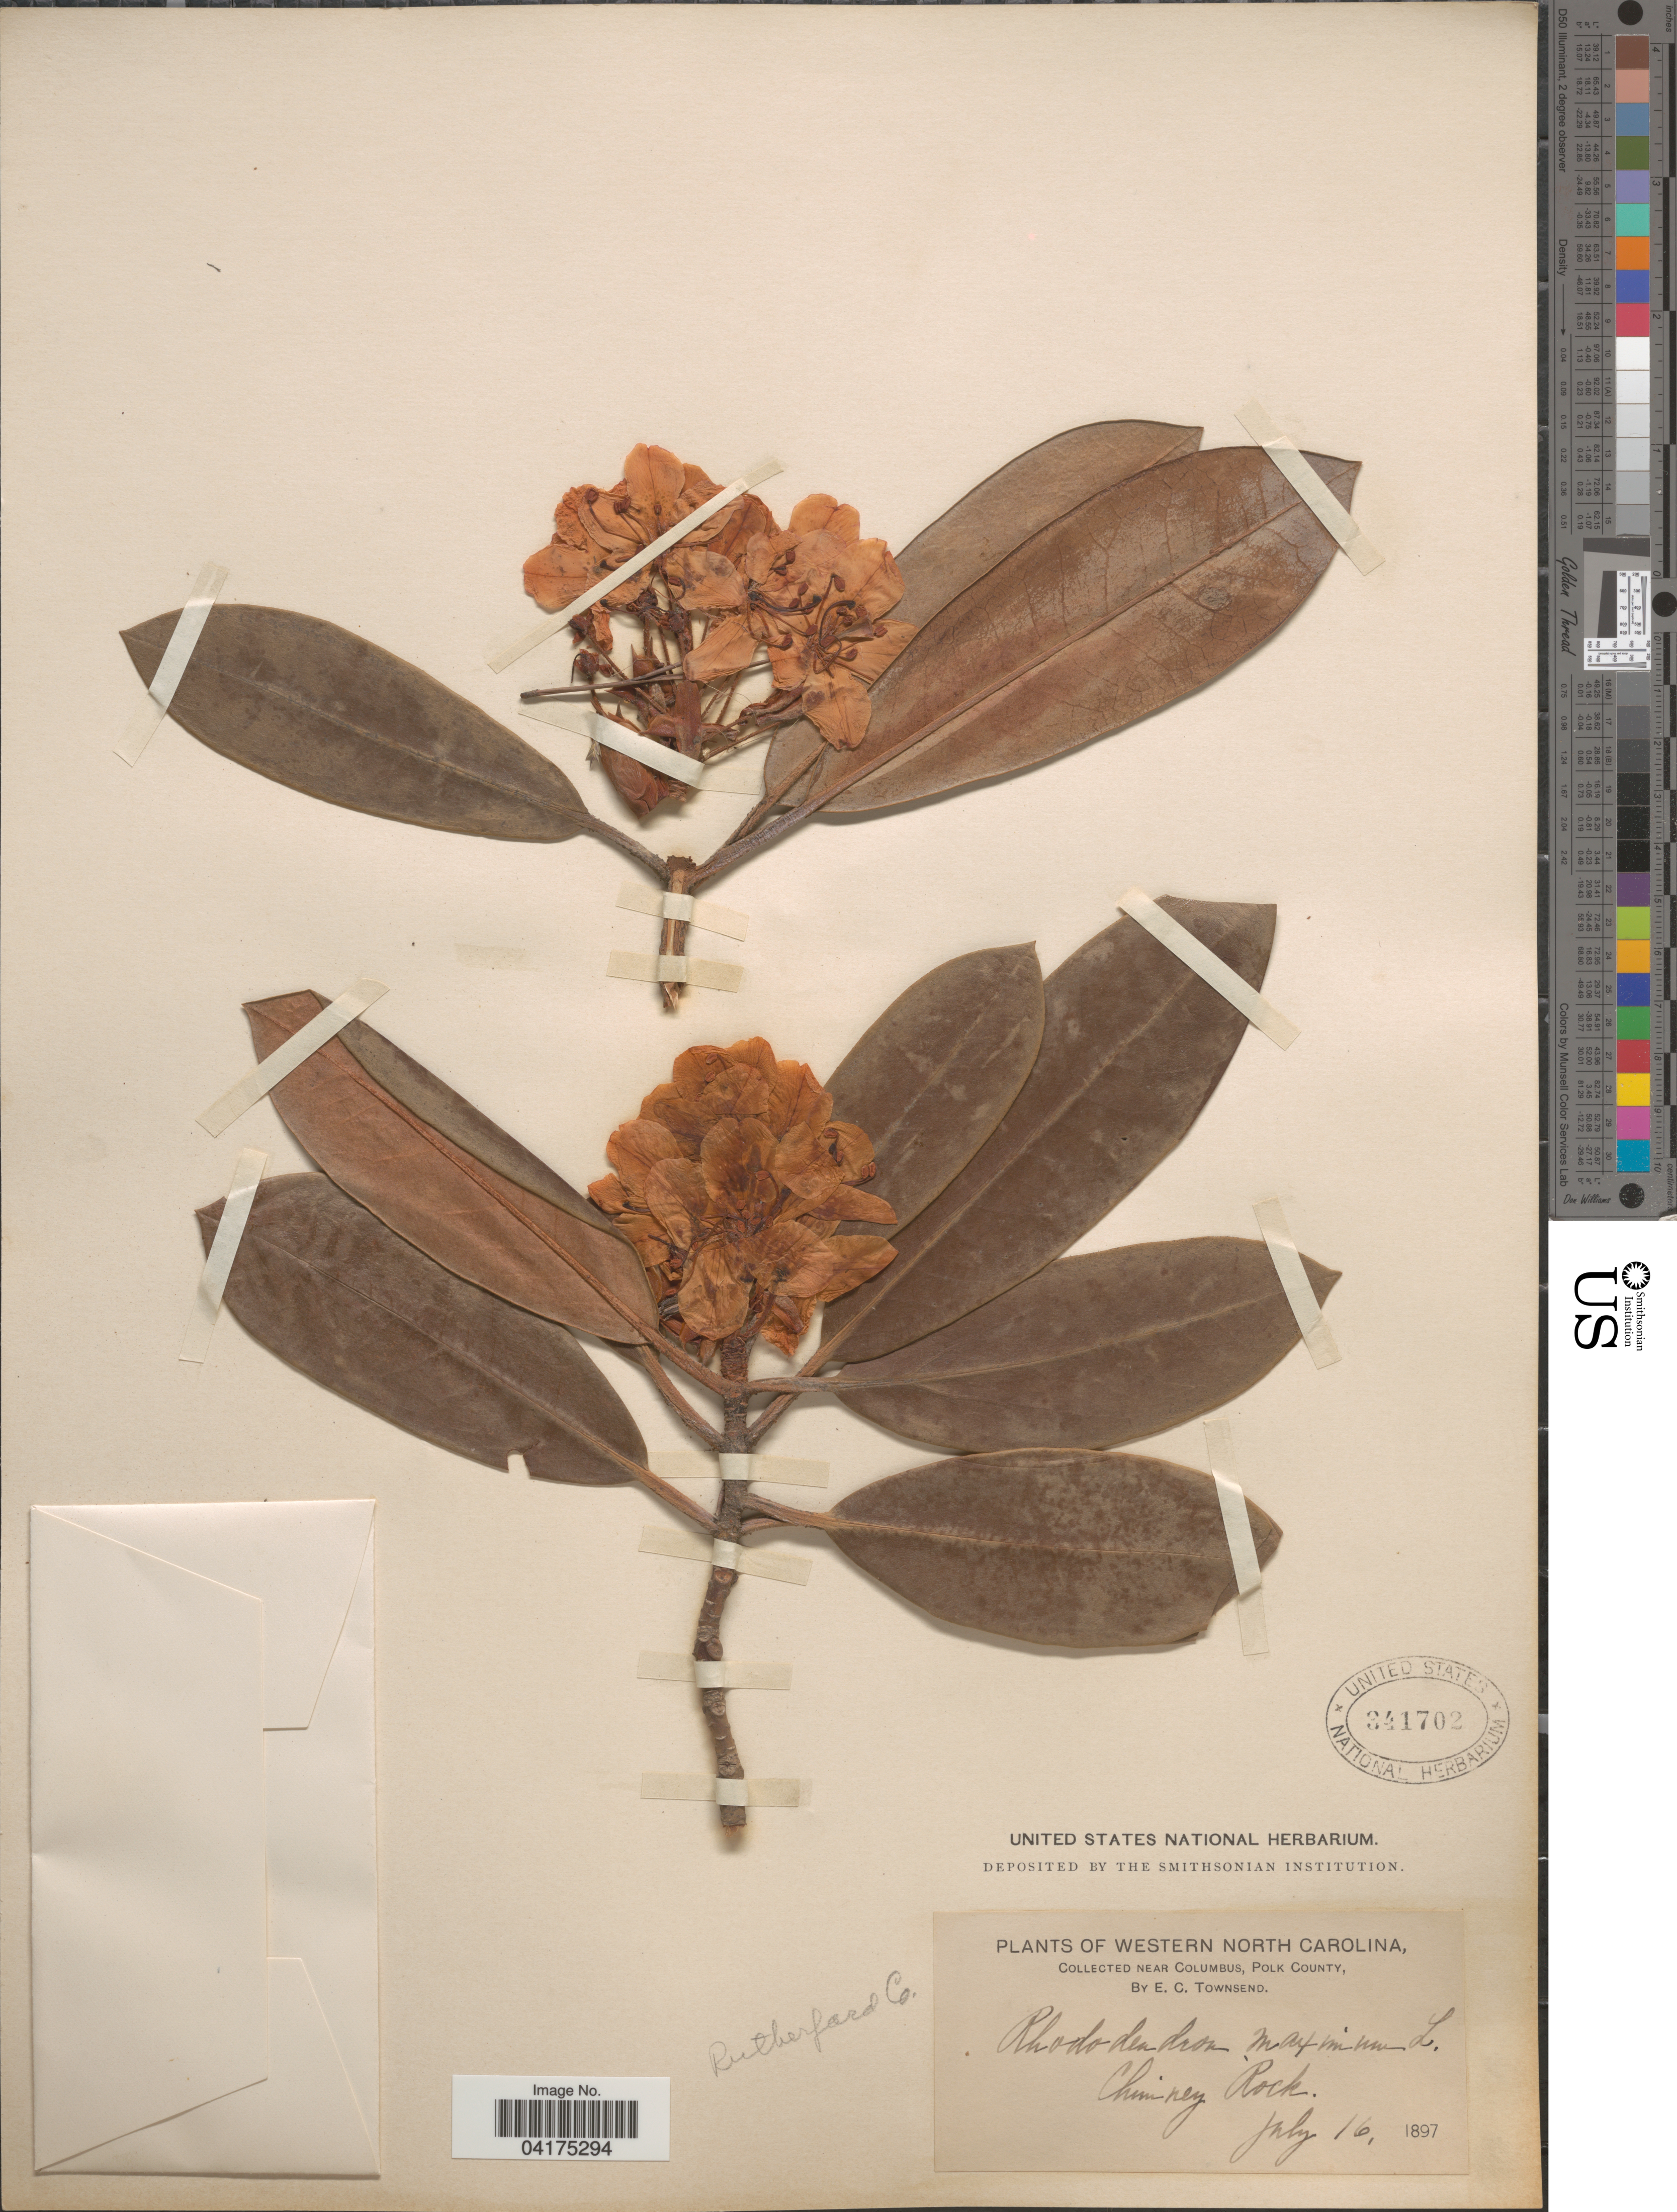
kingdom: Plantae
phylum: Tracheophyta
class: Magnoliopsida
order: Ericales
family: Ericaceae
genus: Rhododendron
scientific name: Rhododendron maximum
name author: L.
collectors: E. C. Townsend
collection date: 1897-07-16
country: United States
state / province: North Carolina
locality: Western North Carolina. Near Columbus, Polk County. Chimney Rock.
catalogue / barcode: US 341702